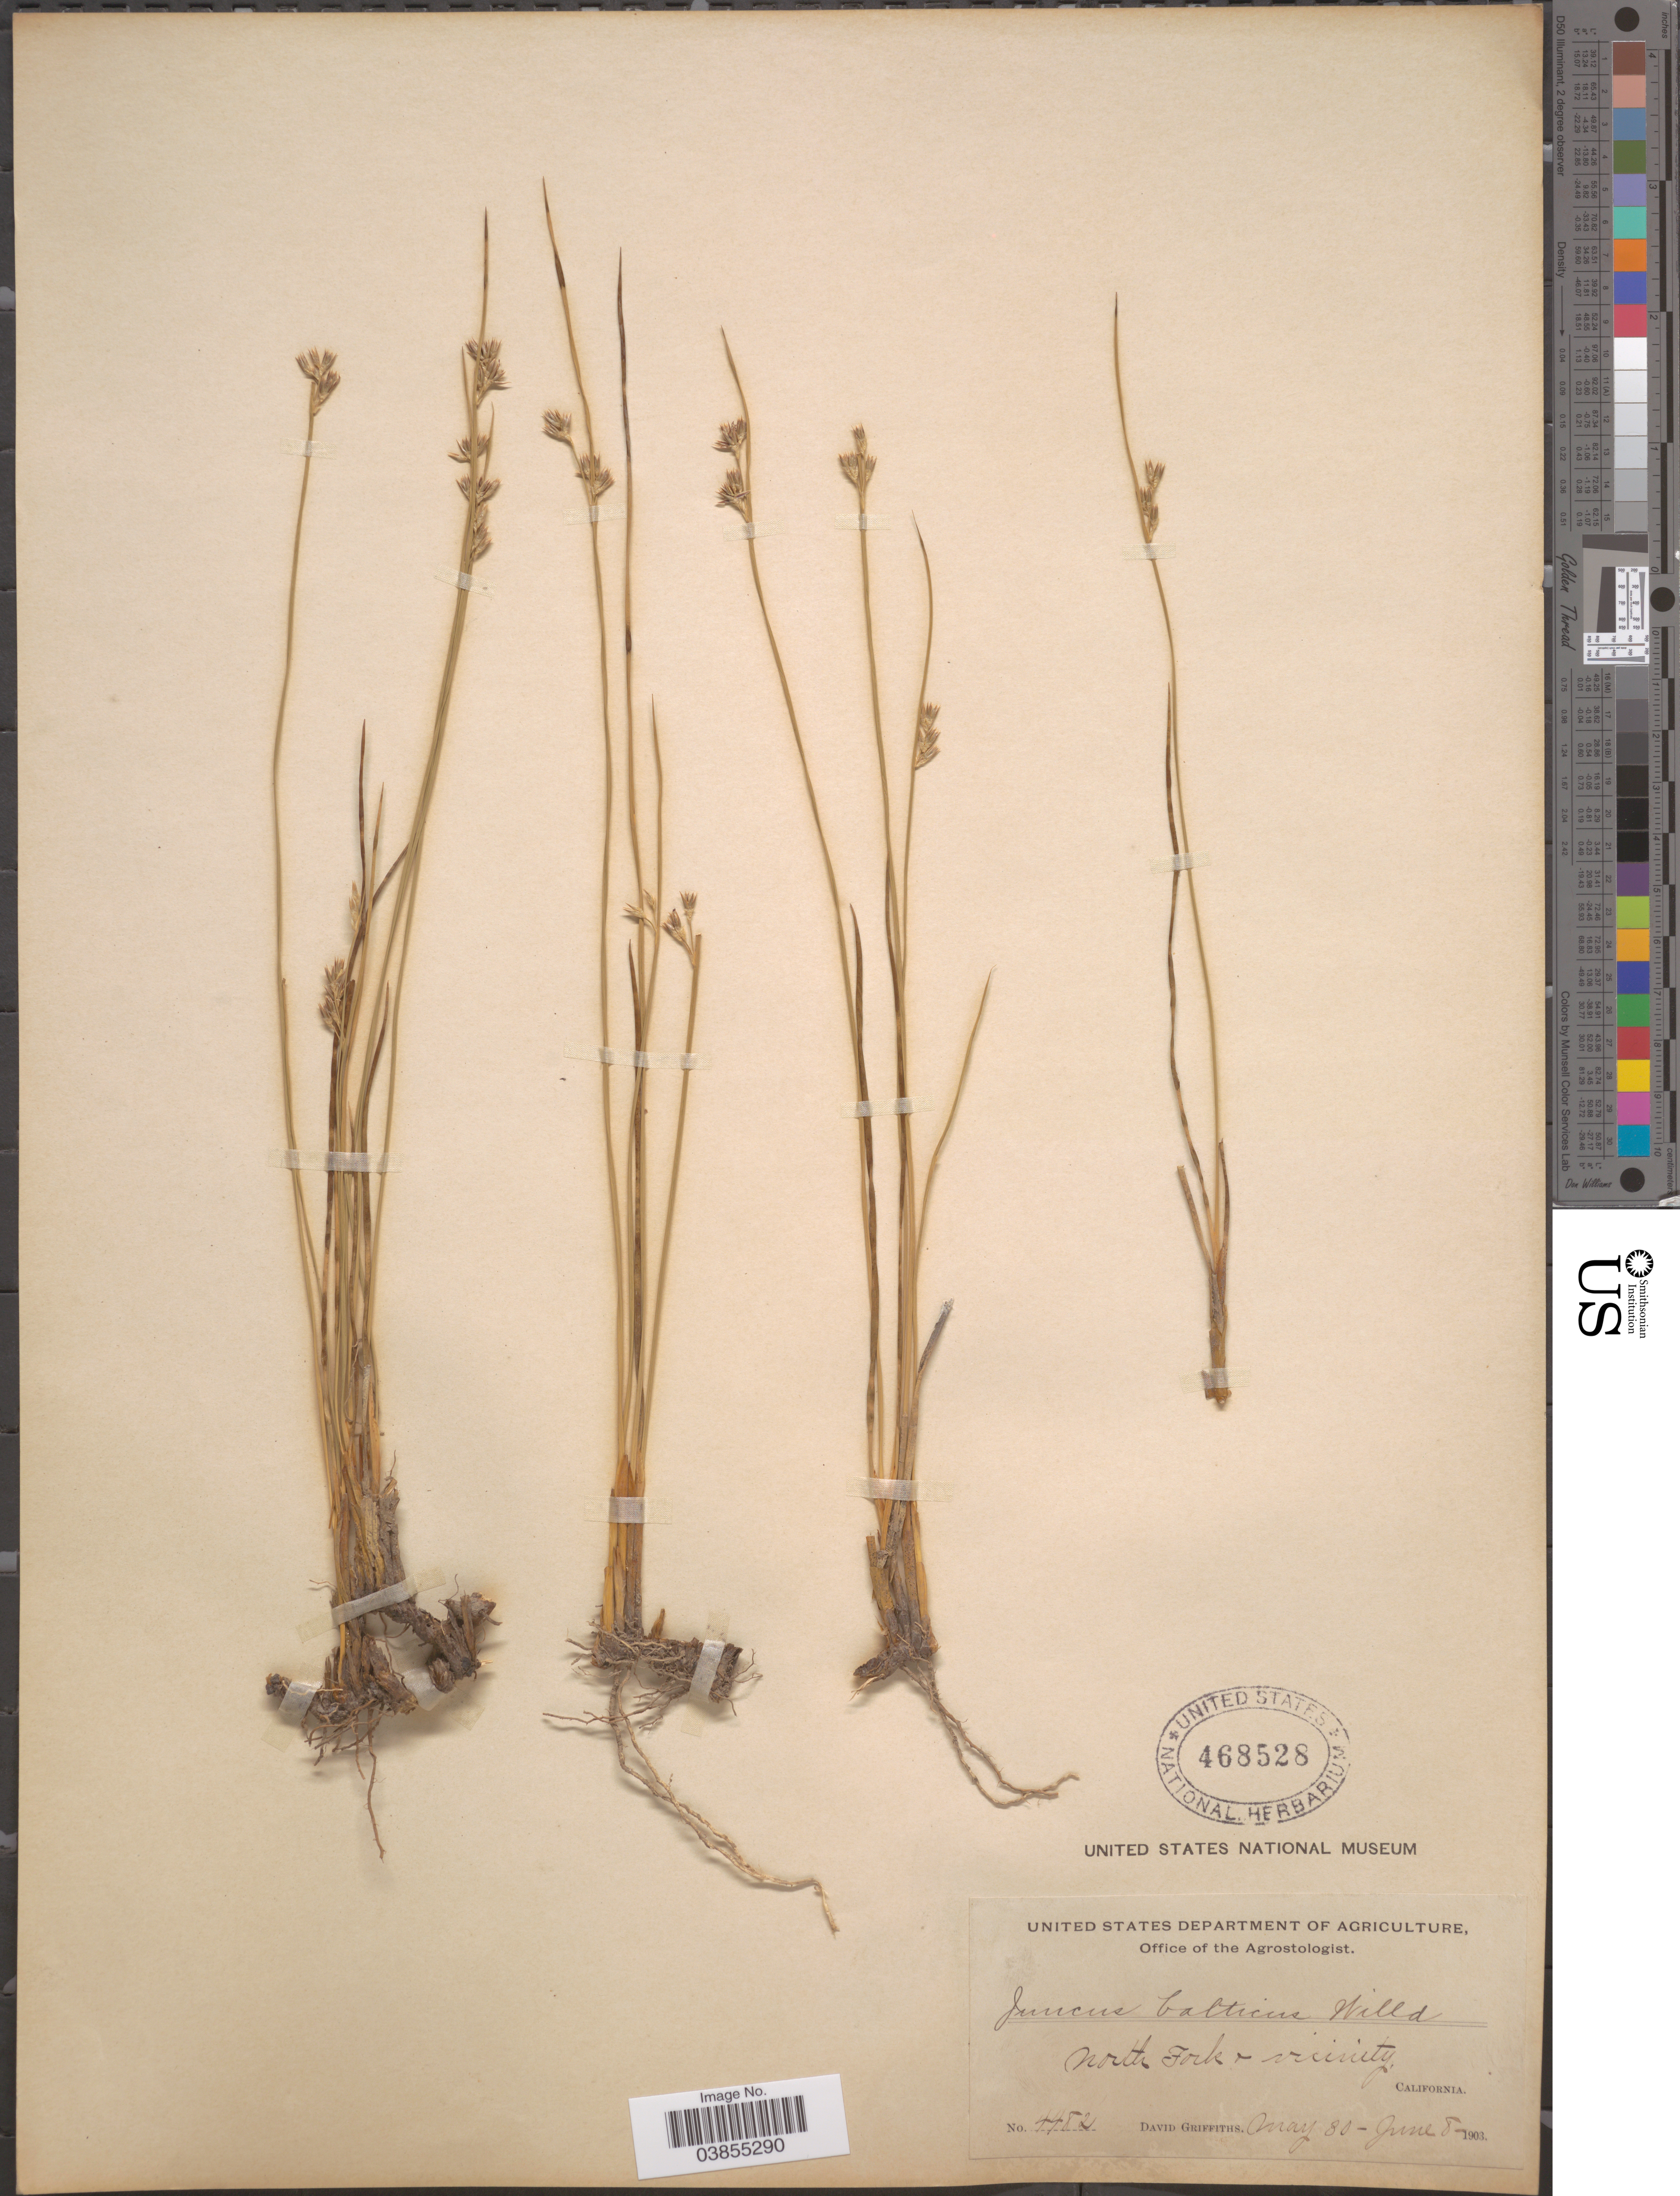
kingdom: Plantae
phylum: Tracheophyta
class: Liliopsida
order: Poales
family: Juncaceae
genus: Juncus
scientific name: Juncus mexicanus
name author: Willd. ex Schult. & Schult. f.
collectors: D. Griffiths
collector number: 4482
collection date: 1903-05-30/1903-06-08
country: United States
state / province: California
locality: North Fork & vicinity.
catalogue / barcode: US 468528